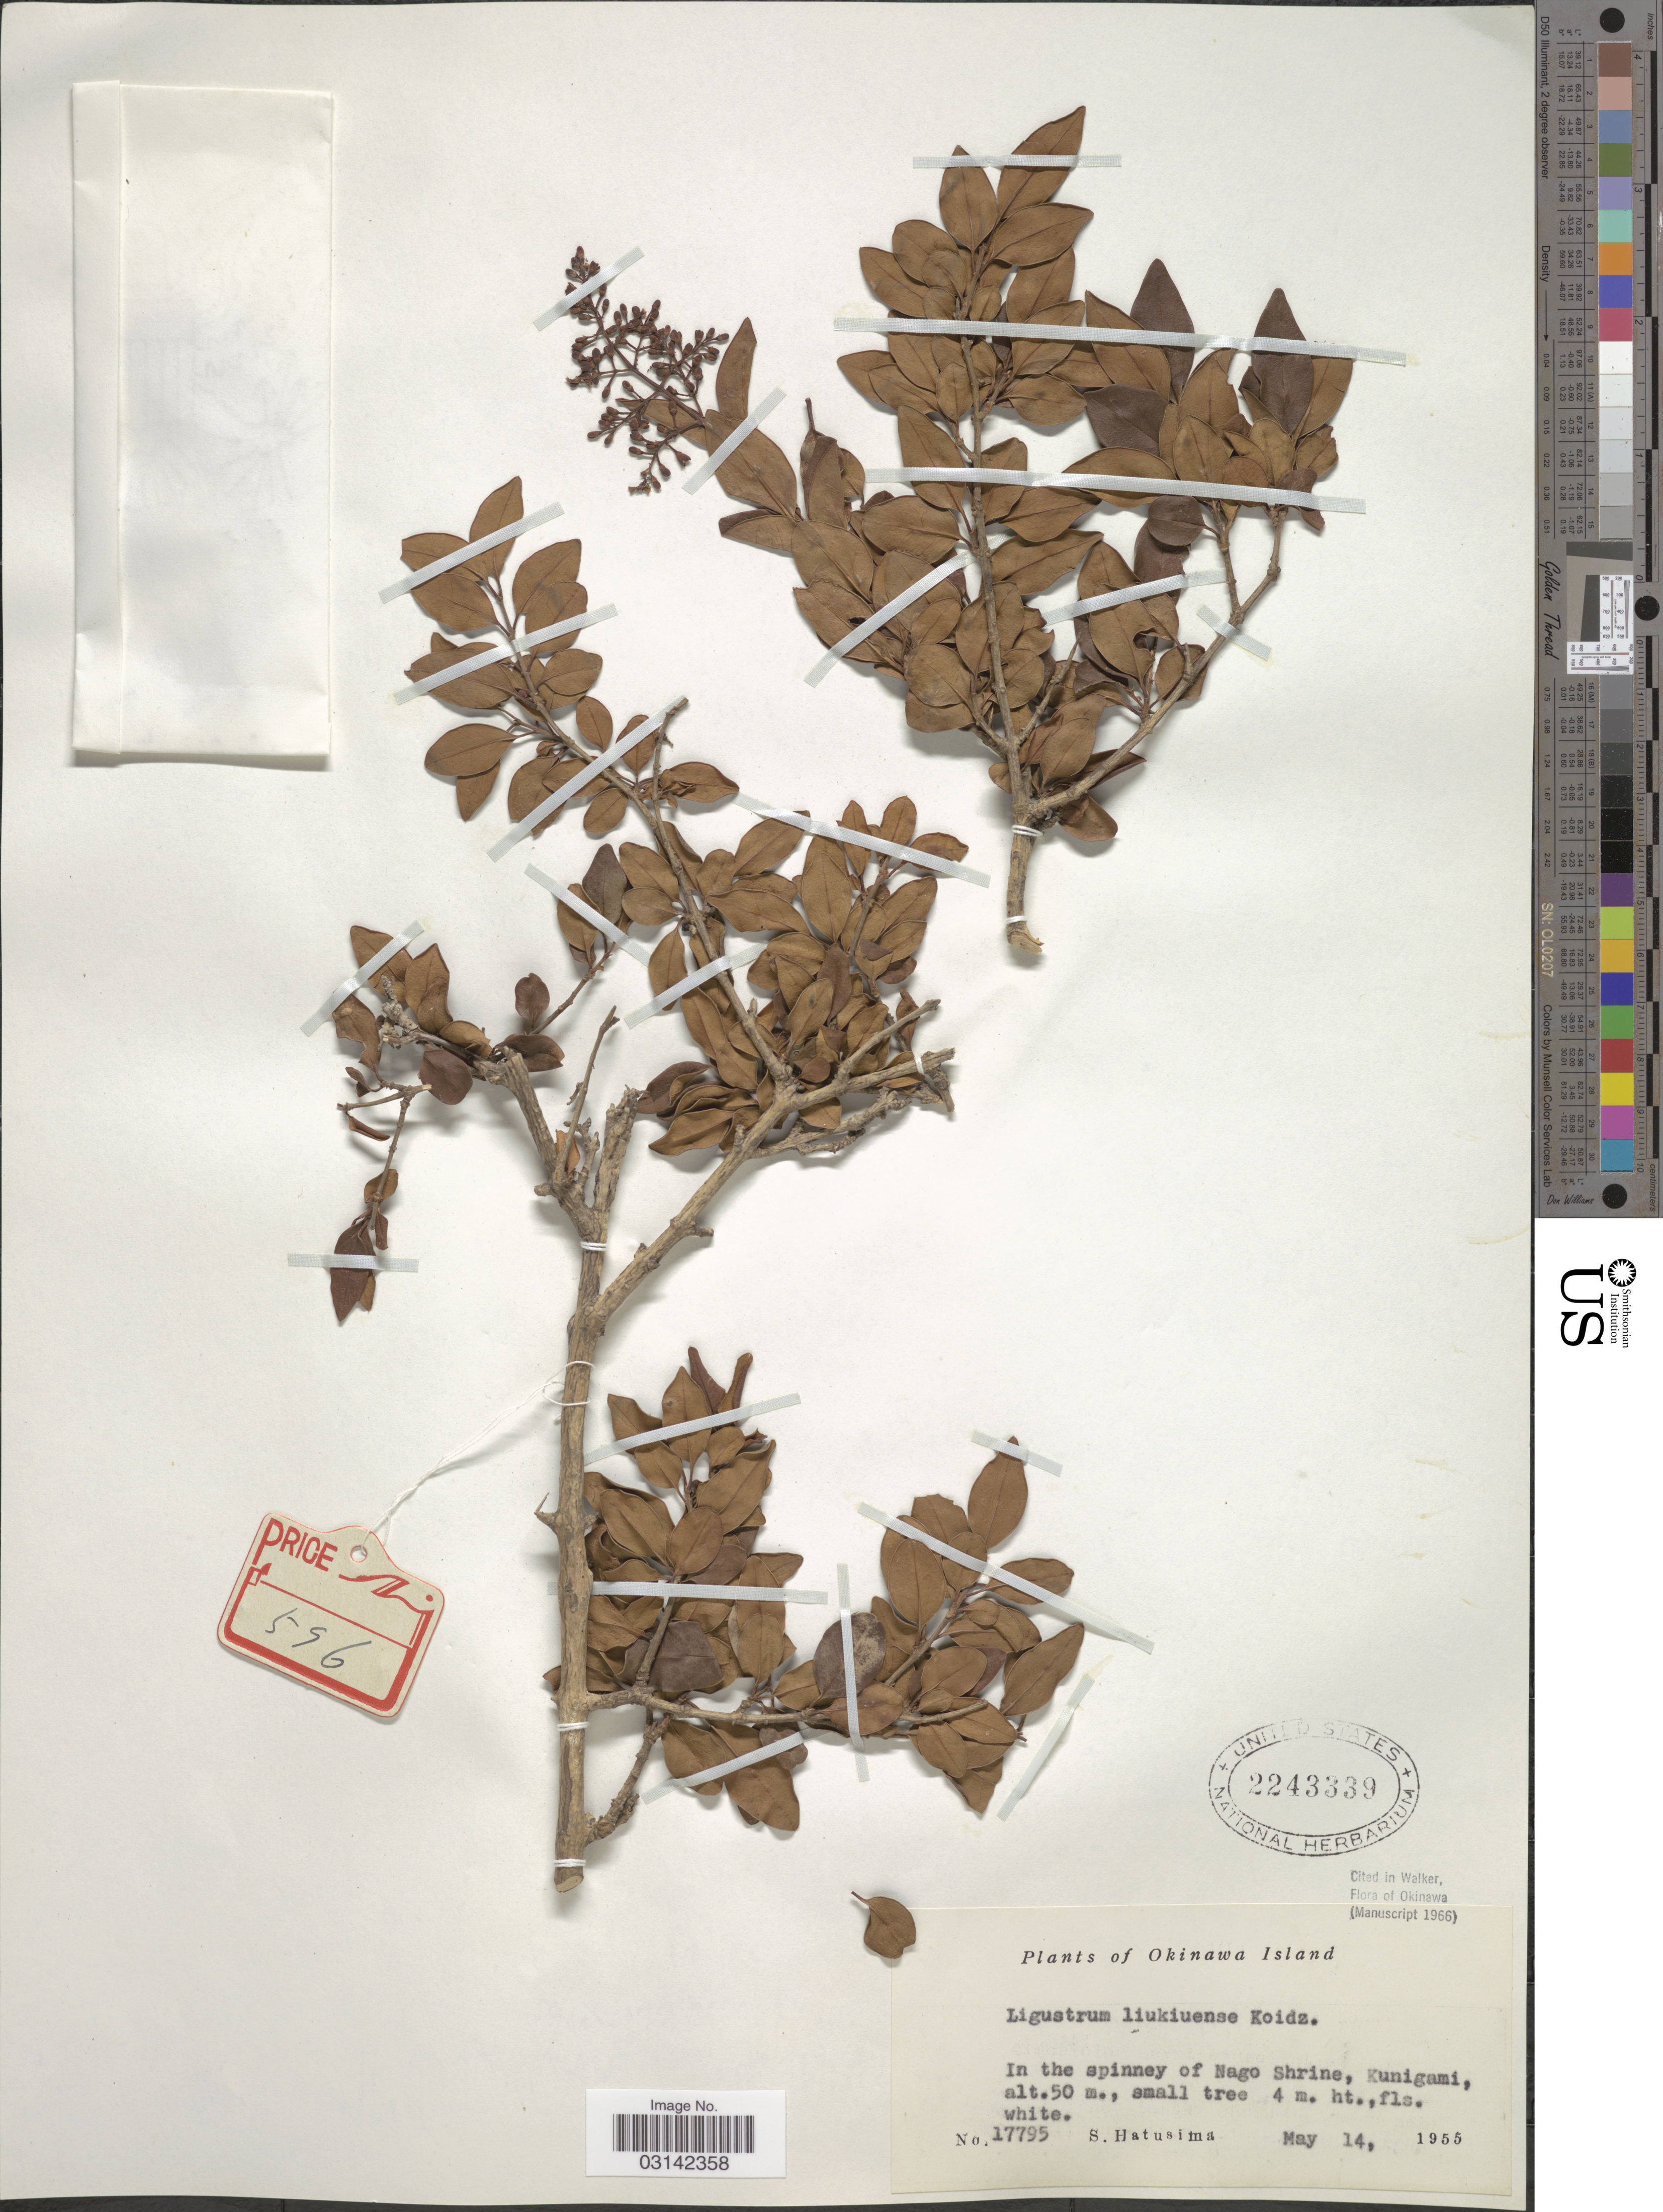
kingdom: Plantae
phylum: Tracheophyta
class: Magnoliopsida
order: Lamiales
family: Oleaceae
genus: Ligustrum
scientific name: Ligustrum liukiuense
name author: Koidz.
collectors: S. Hatusima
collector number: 17795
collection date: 1955-05-14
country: Japan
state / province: Okinawa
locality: In the spinney of Nago Shrine, Kunigami.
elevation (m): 50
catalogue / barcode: US 2243339